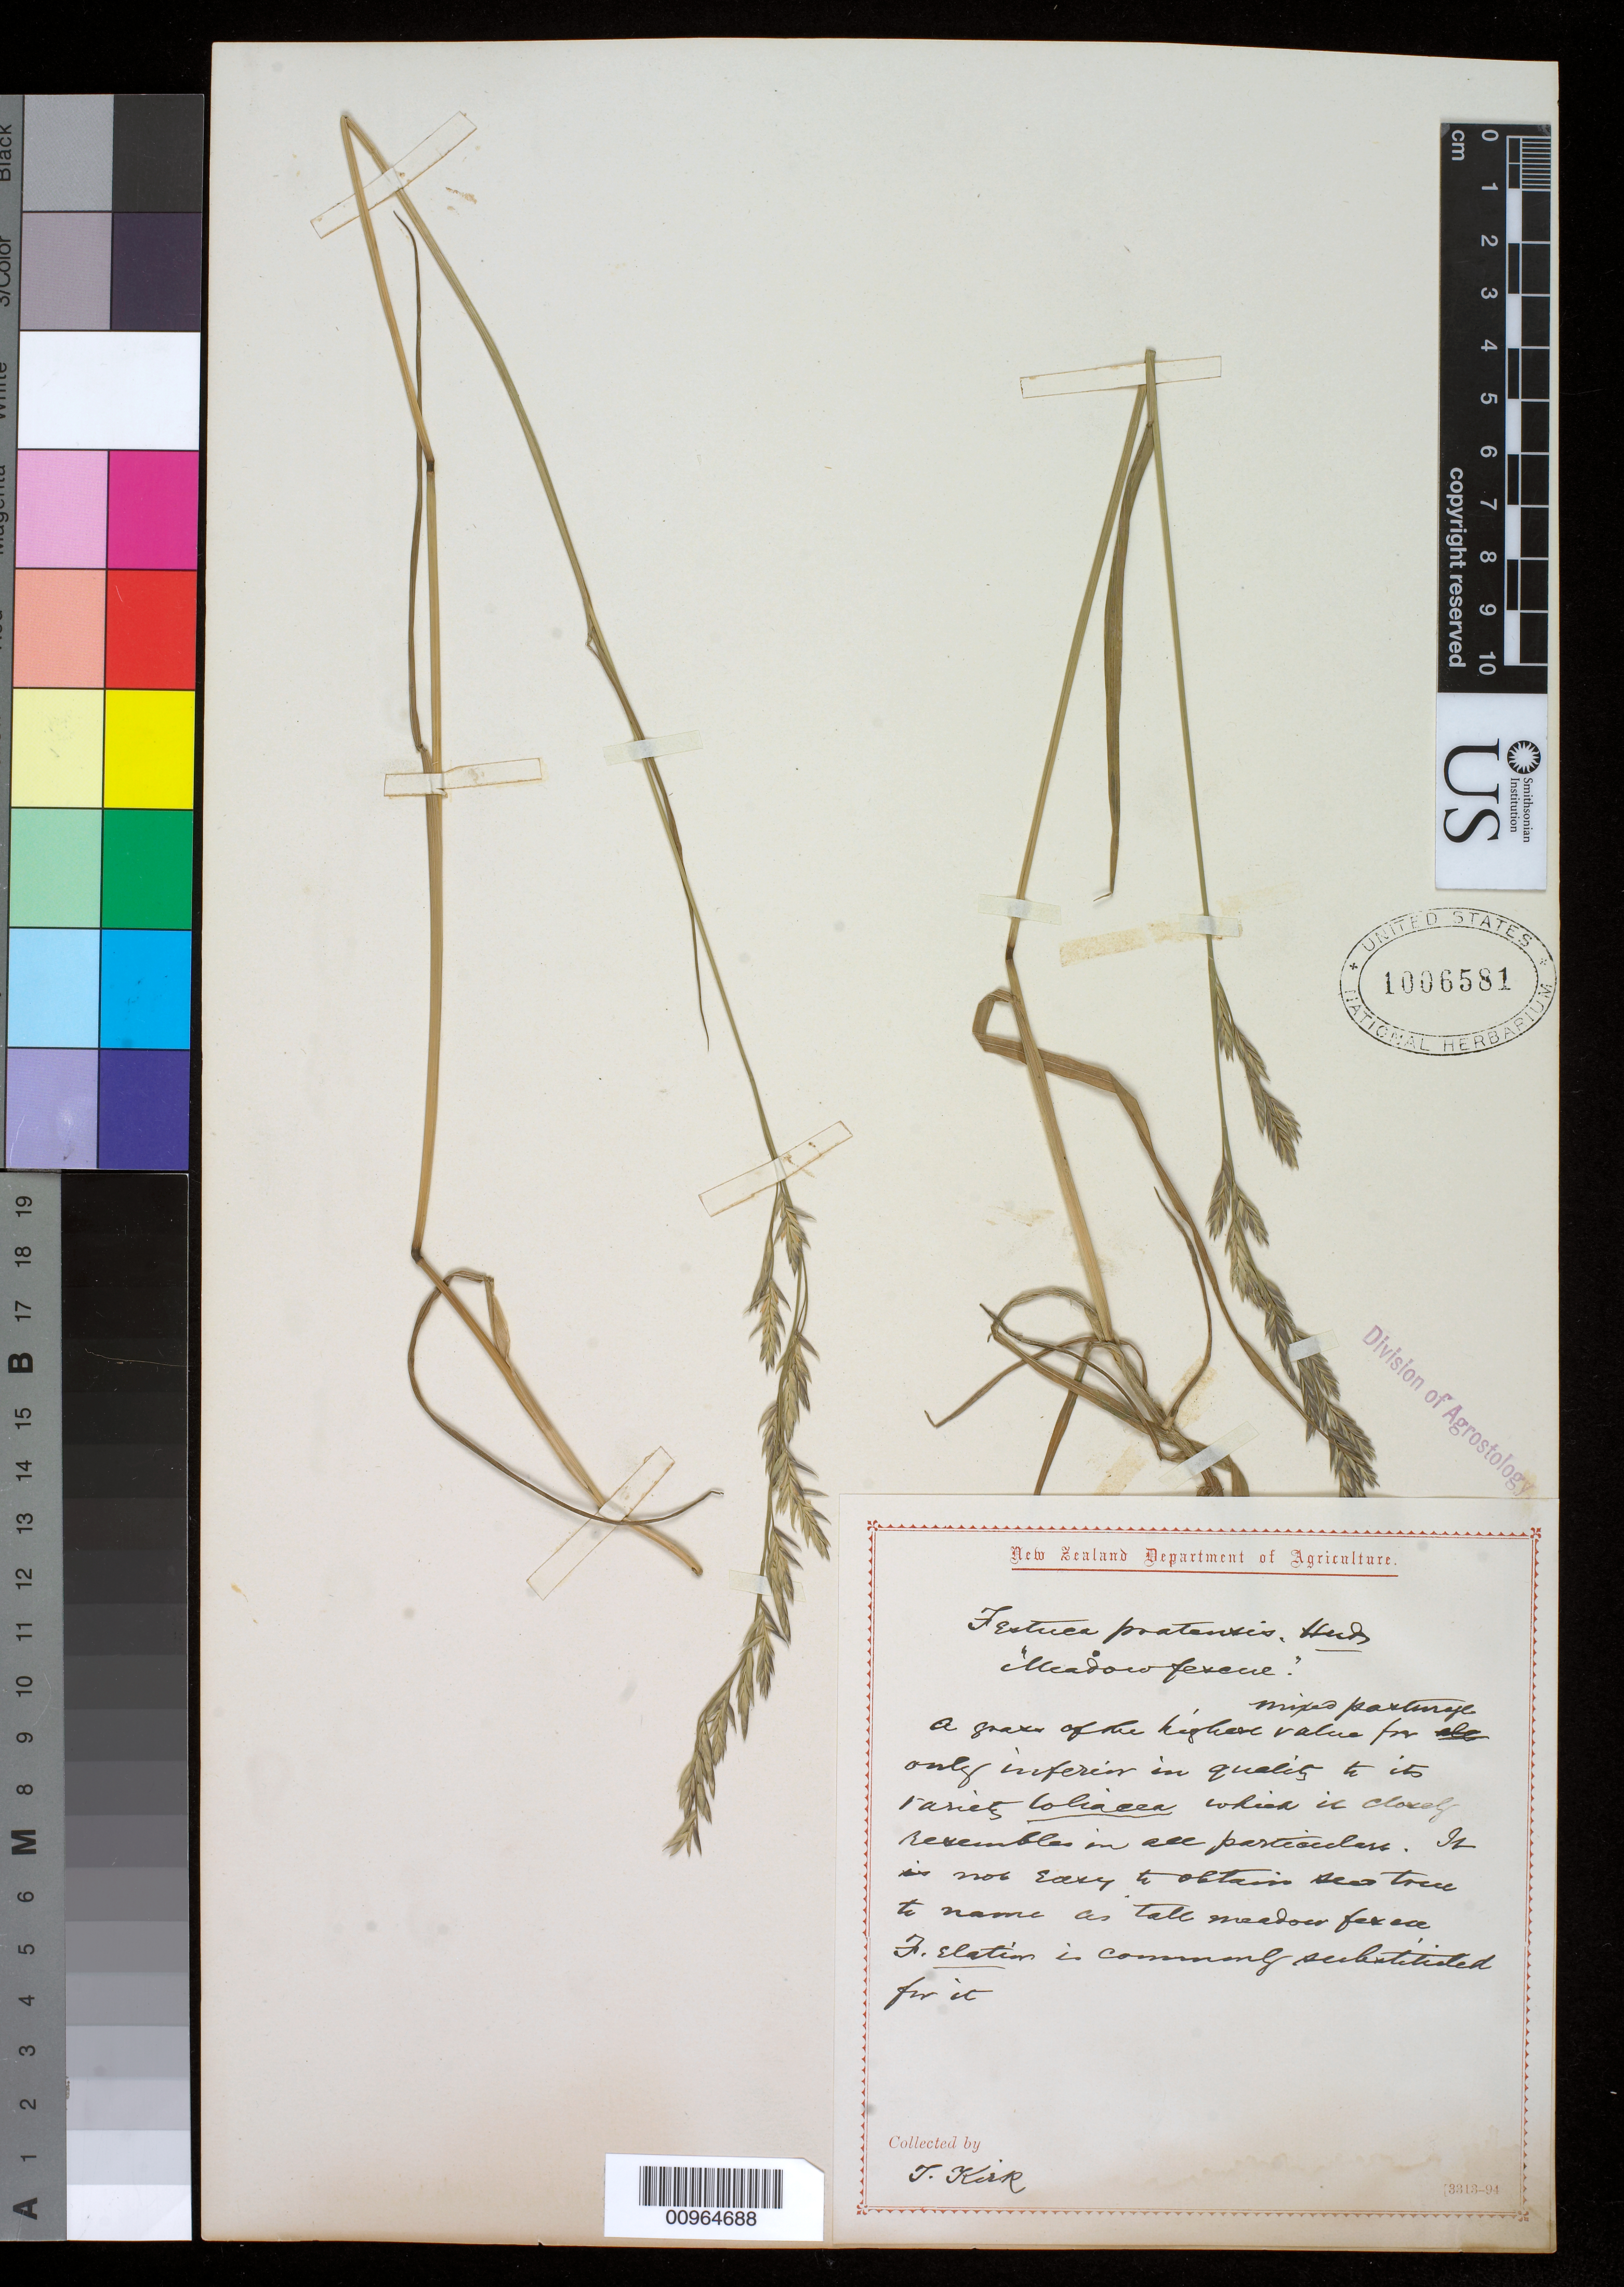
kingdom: Plantae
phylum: Tracheophyta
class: Liliopsida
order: Poales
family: Poaceae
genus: Lolium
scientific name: Lolium arundinaceum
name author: (Schreb.) Darbysh.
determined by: Poaceae Reorganization Project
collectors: T. Kirk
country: New Zealand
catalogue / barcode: US 1006581